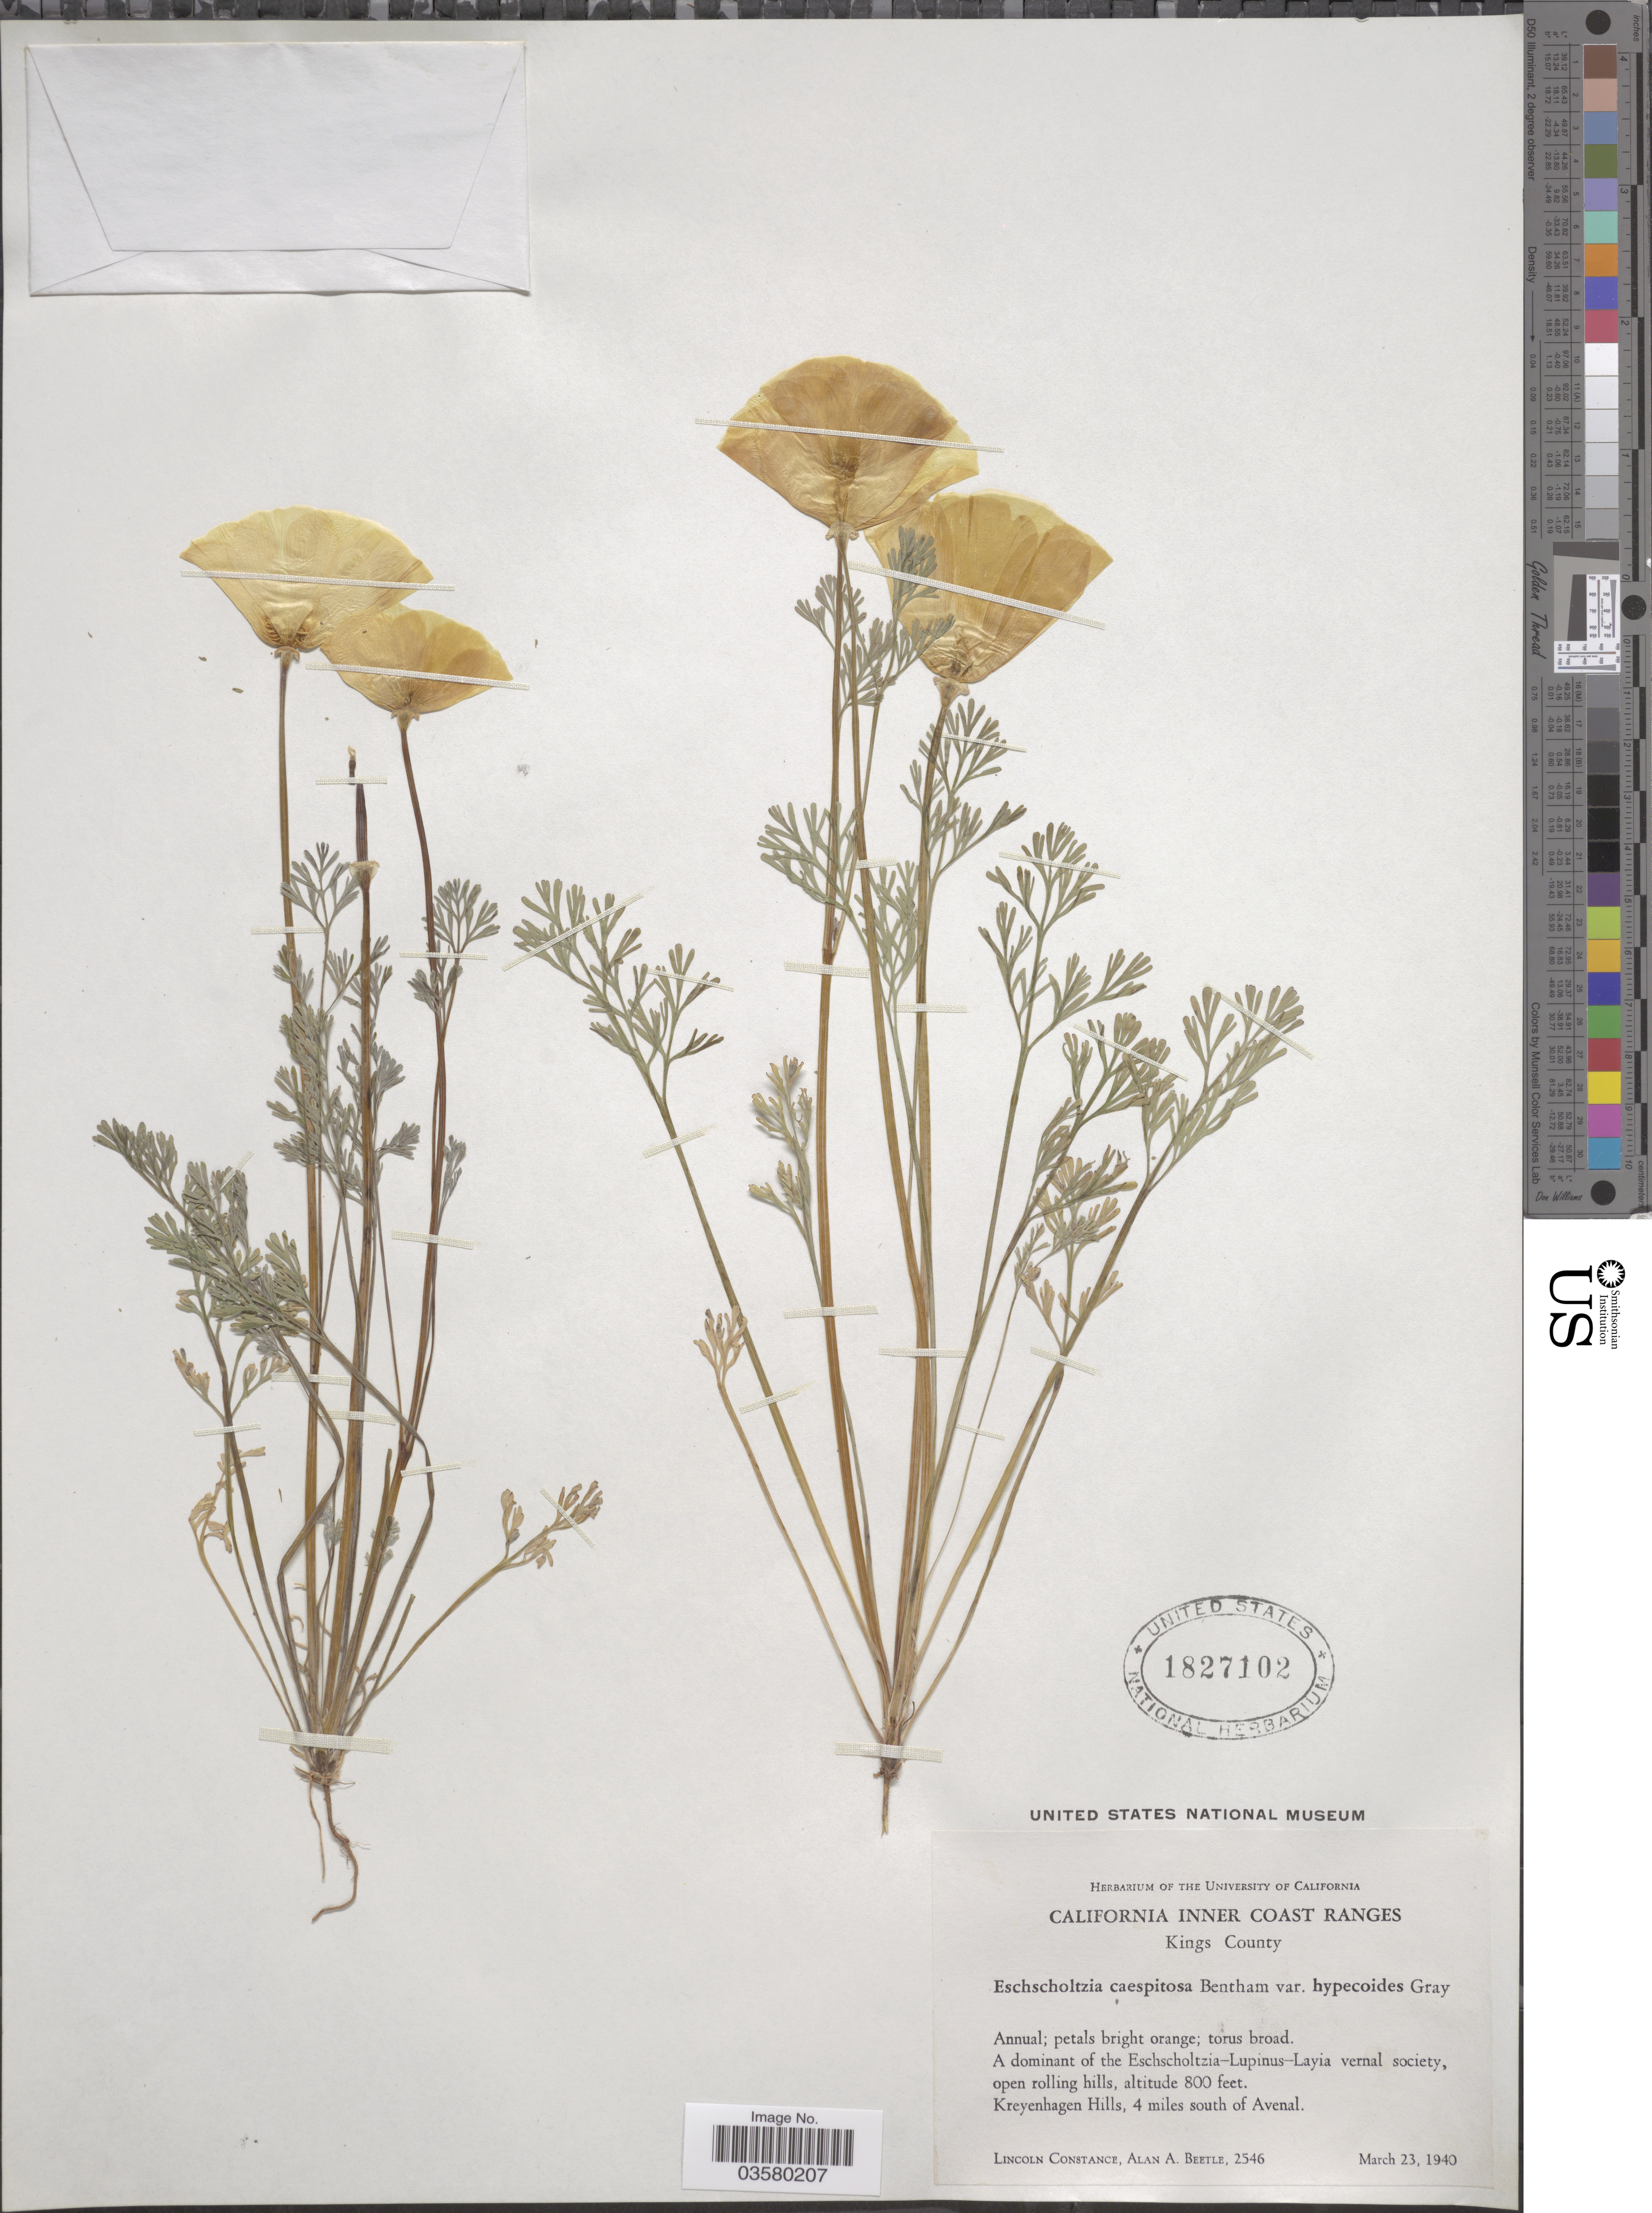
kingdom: Plantae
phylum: Tracheophyta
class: Magnoliopsida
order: Ranunculales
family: Papaveraceae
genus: Eschscholzia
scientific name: Eschscholzia californica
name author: Cham.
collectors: L. Constance & A. A. Beetle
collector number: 2546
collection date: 1940-03-23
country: United States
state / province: California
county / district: Kings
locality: California Inner Coast Ranges. Kings County. Kreyenhagen Hills, 4 miles south of Avenal.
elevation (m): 244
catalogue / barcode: US 1827102